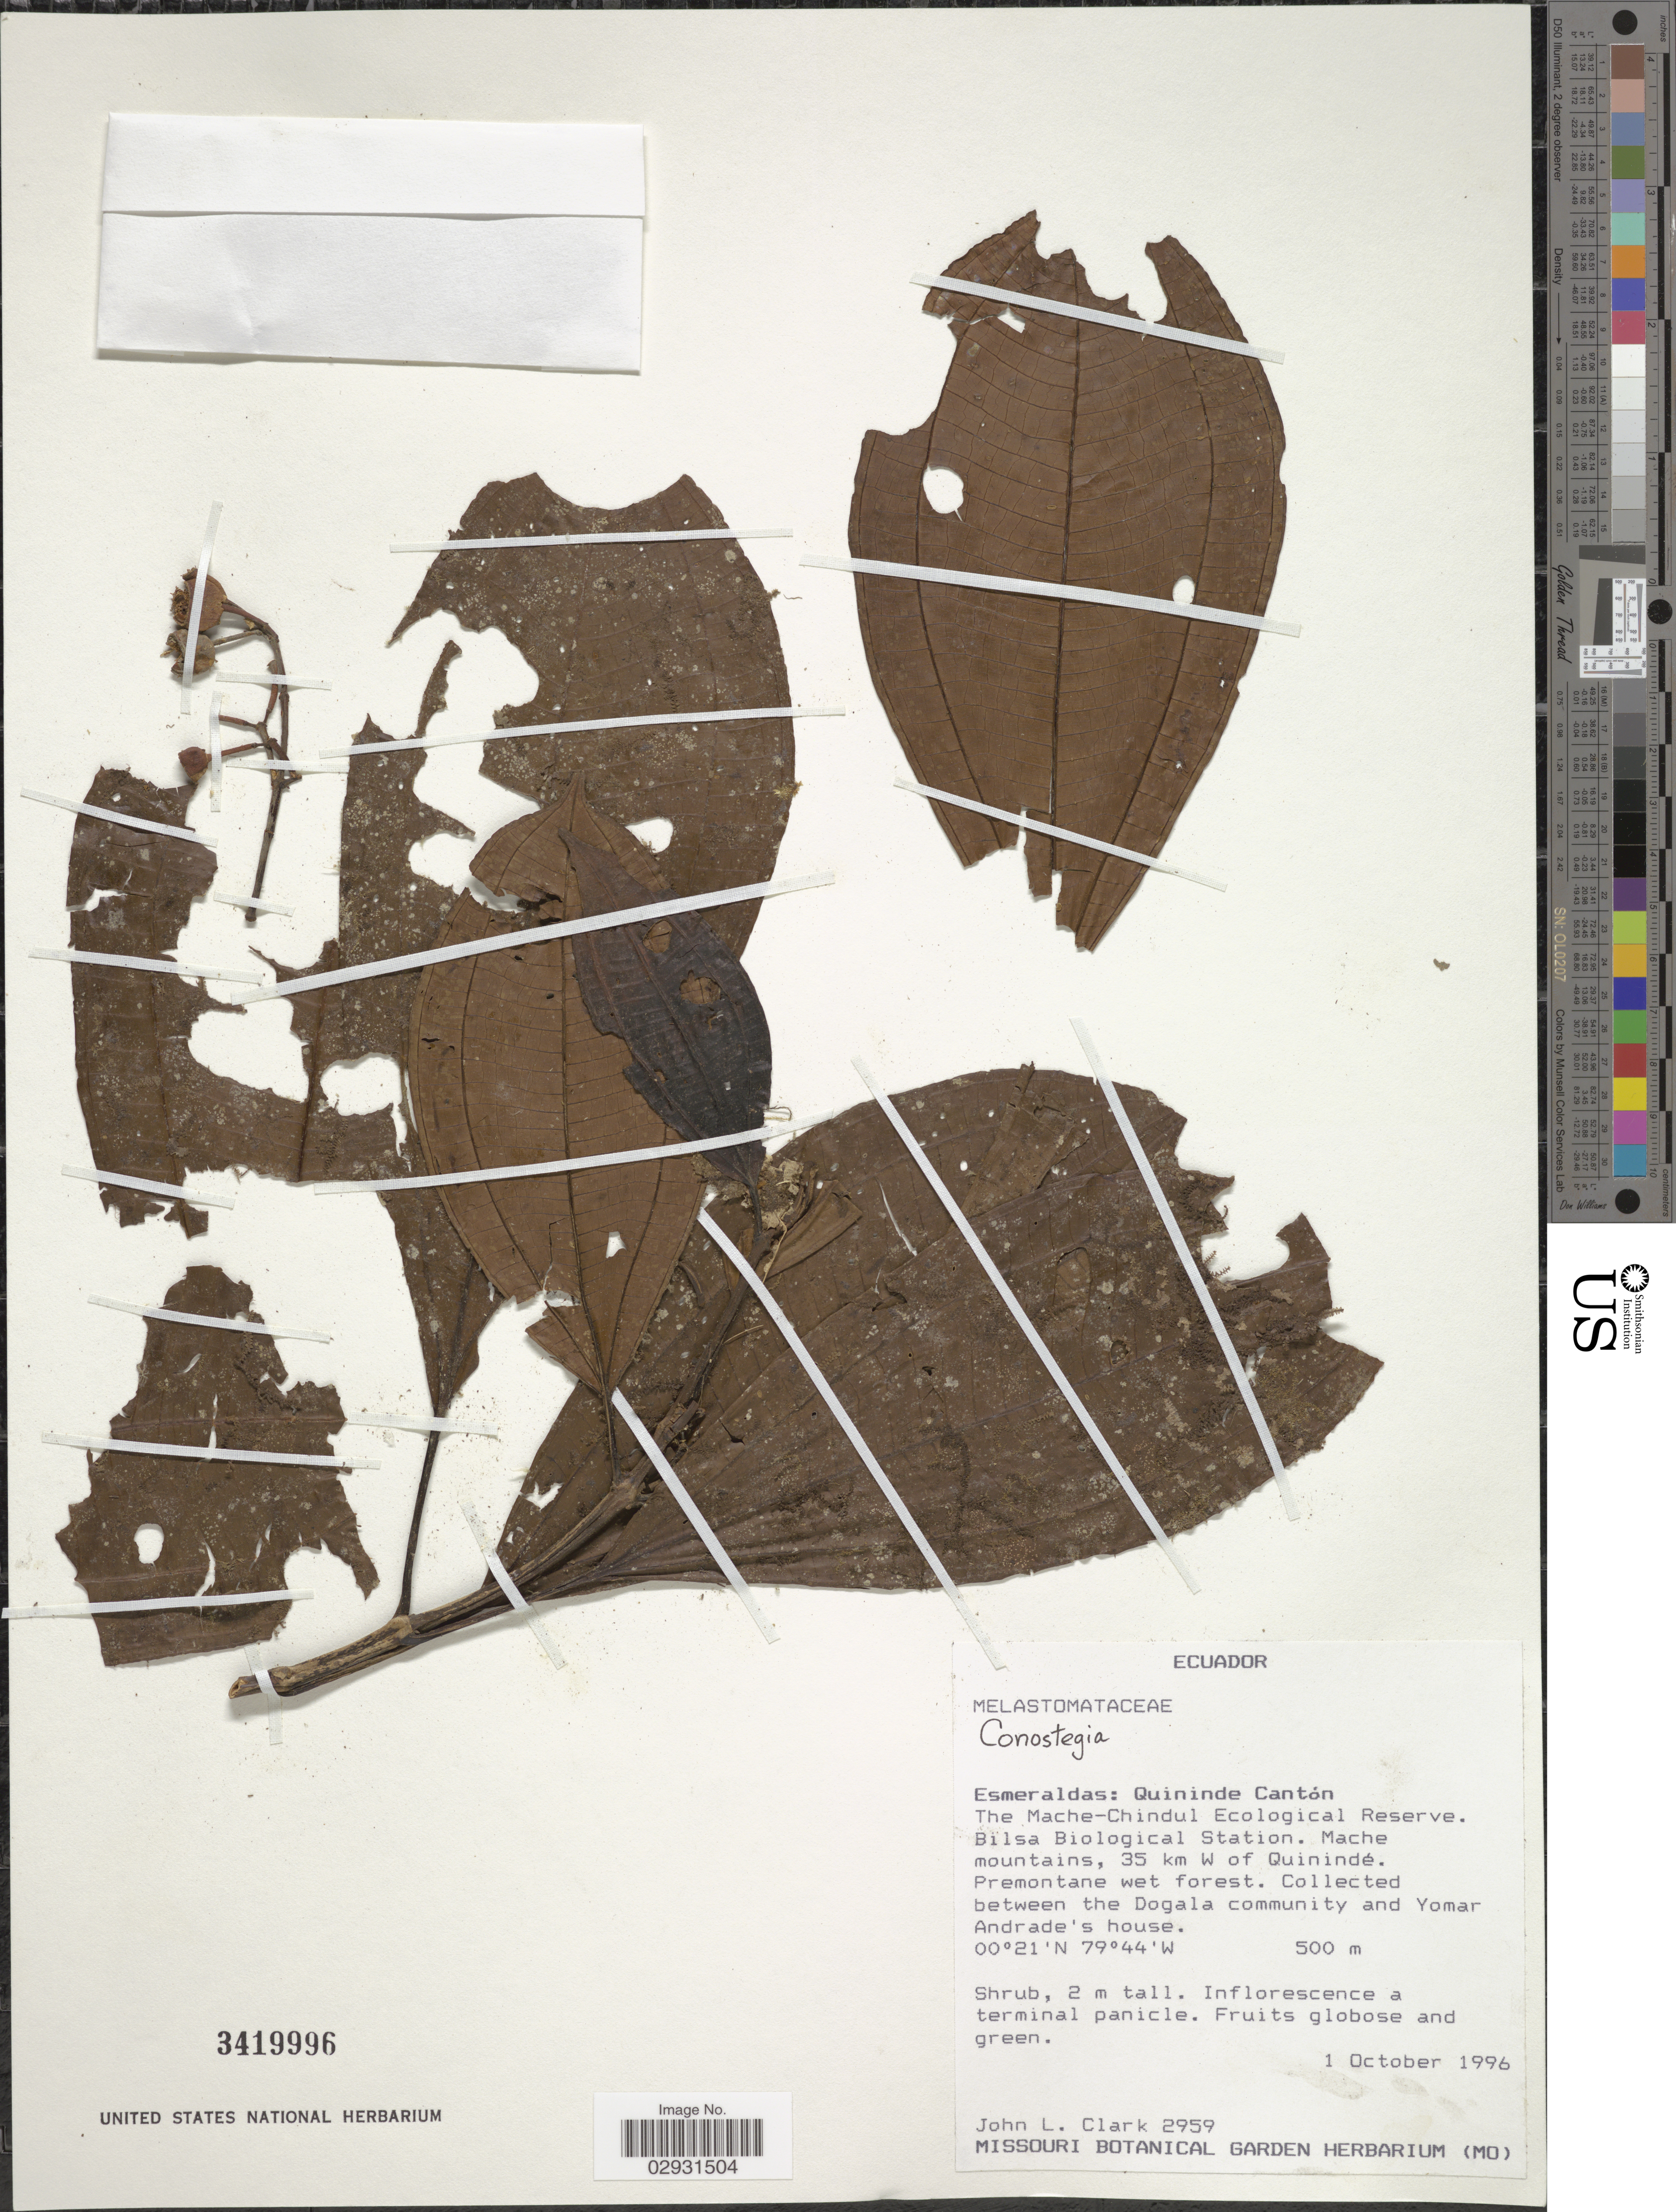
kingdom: Plantae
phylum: Tracheophyta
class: Magnoliopsida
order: Myrtales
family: Melastomataceae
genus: Conostegia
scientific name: Conostegia sp.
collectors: J. L. Clark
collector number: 2959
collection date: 1996-10-01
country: Ecuador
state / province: Esmeraldas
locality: Quininde Cantön. The Mache-Chindul Ecological Reserve. Bilsa Biological Station. Mache mountains, 35 km W of Quinindé. Between the Dogala community and Yomar Andrade's house.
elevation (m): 500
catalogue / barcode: US 3419996